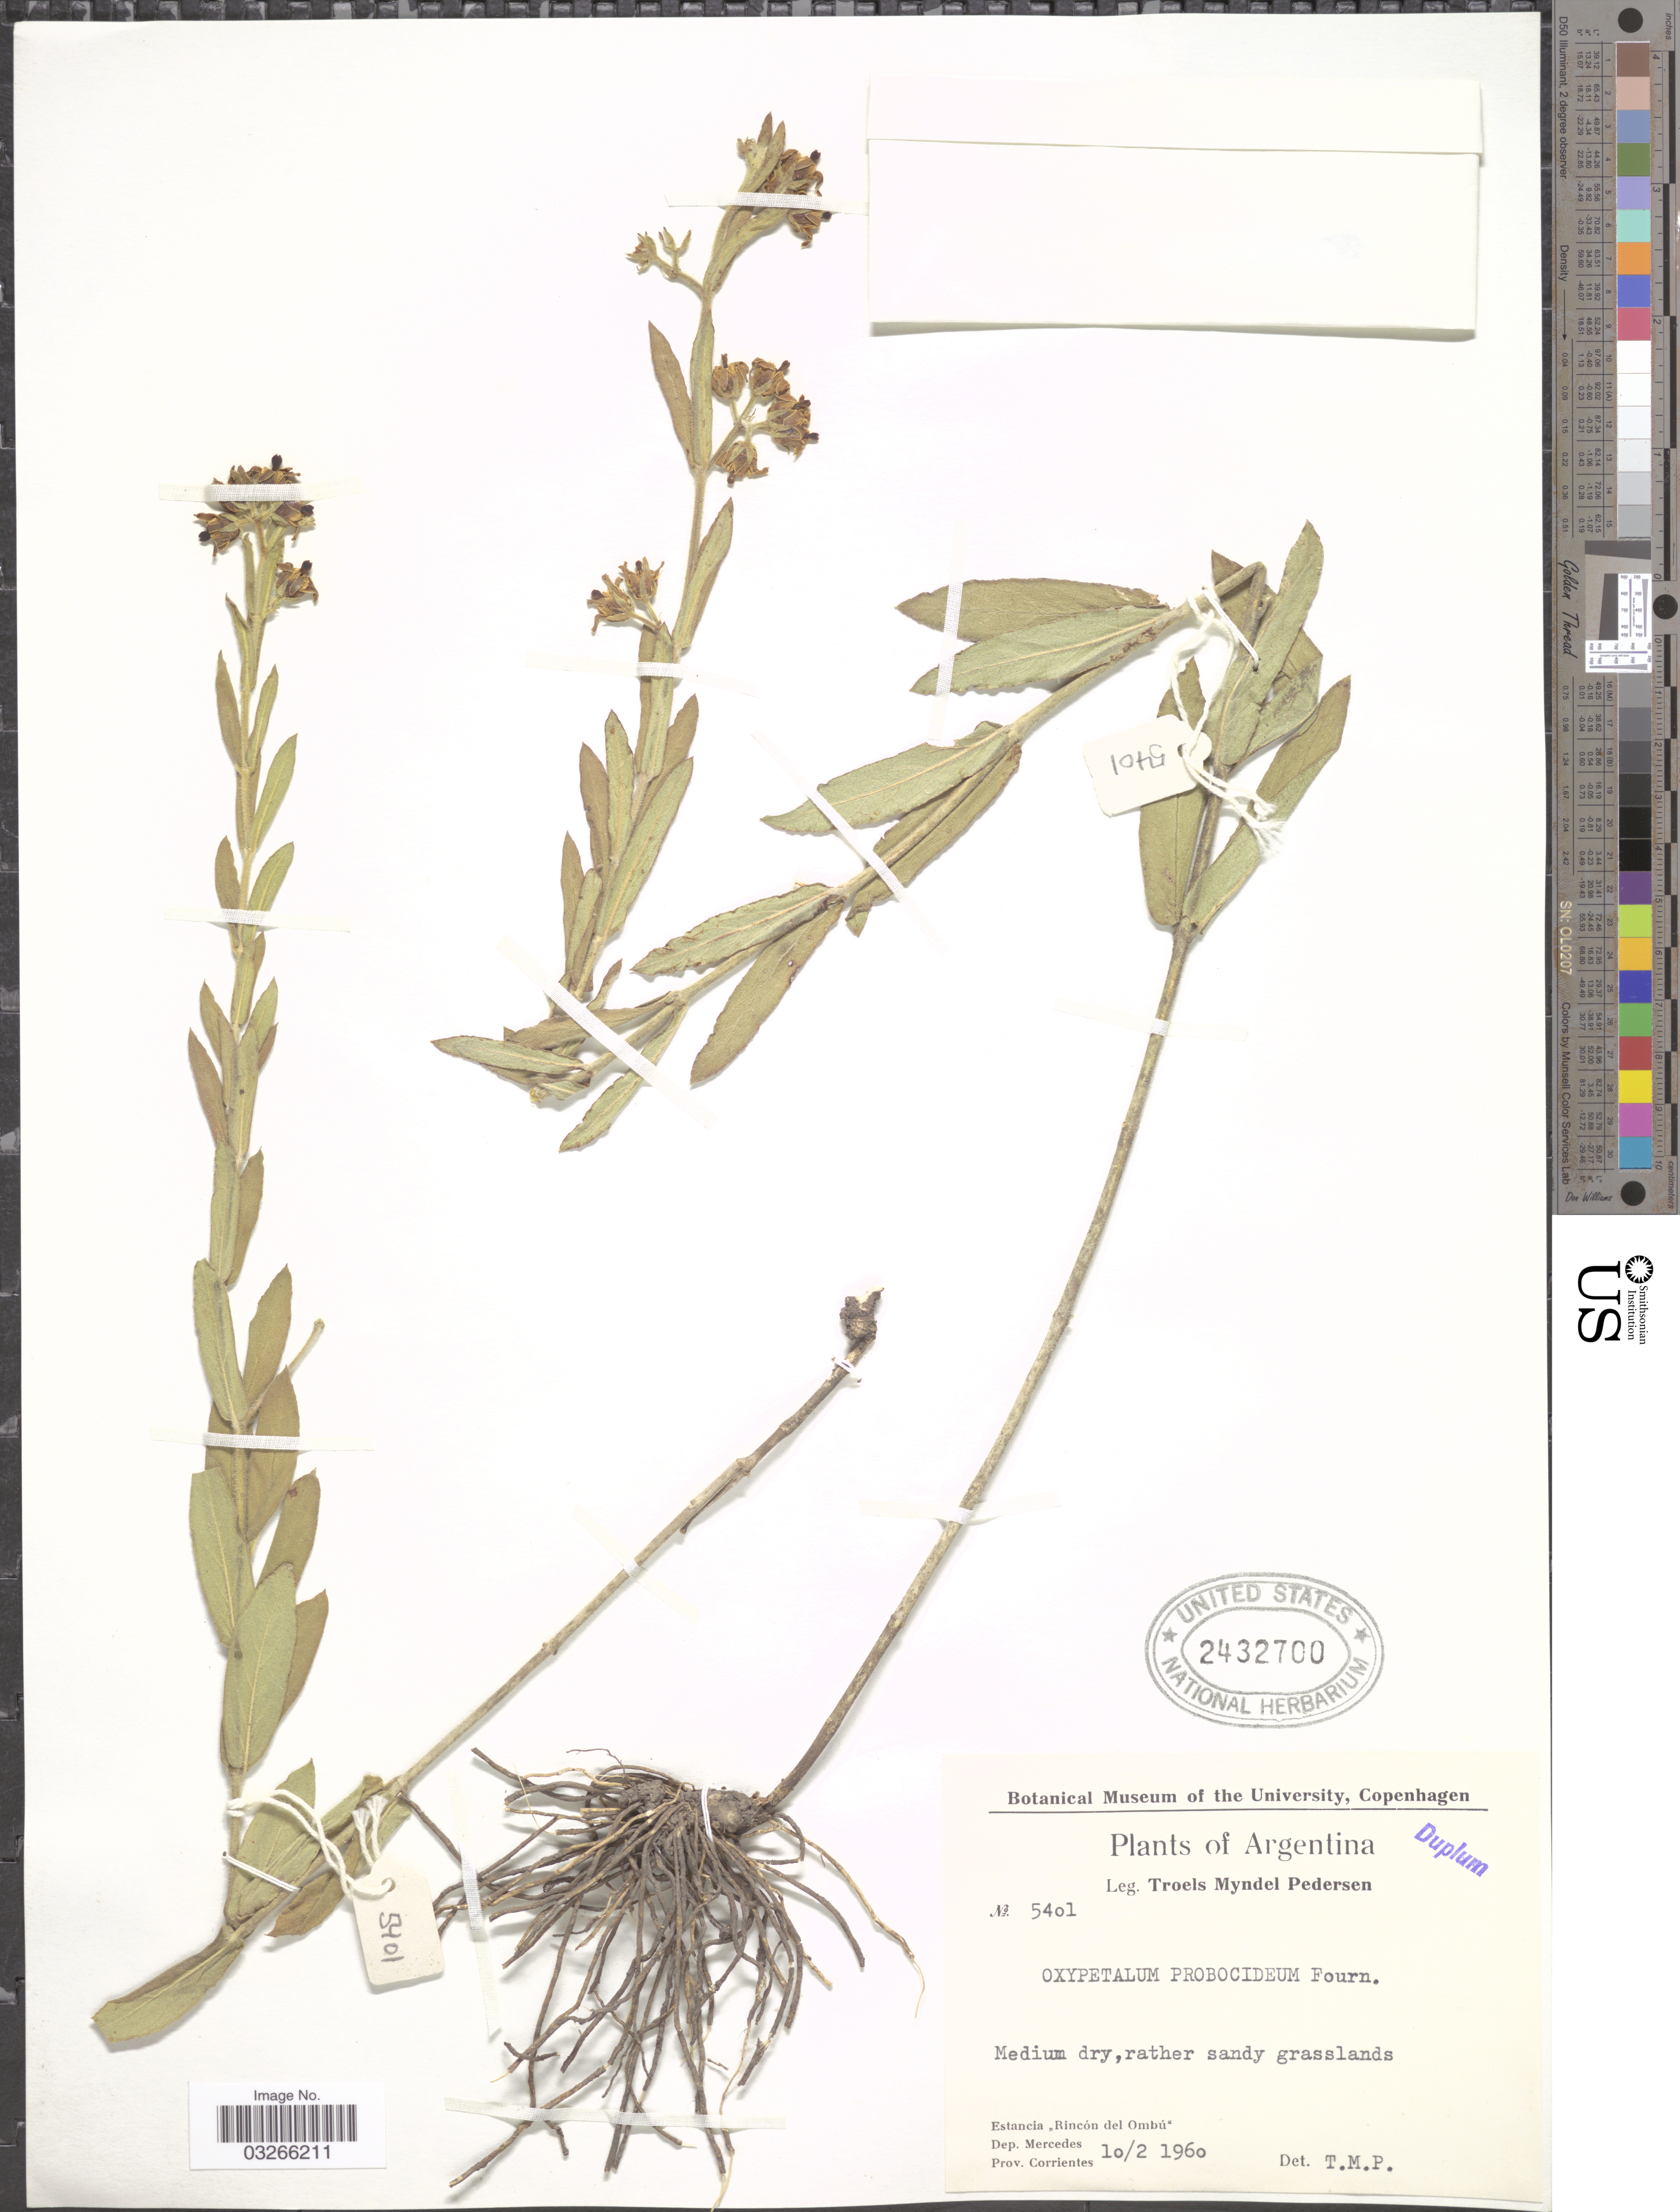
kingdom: Plantae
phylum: Tracheophyta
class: Magnoliopsida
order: Gentianales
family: Apocynaceae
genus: Oxypetalum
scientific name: Oxypetalum capitatum Mart. subsp. capitatum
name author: Mart.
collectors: T. Pederson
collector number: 5401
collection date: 1960-02-10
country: Argentina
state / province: Corrientes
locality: Estancia "Rincón del Ombú", Dep. Mercedes.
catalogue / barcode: US 2432700